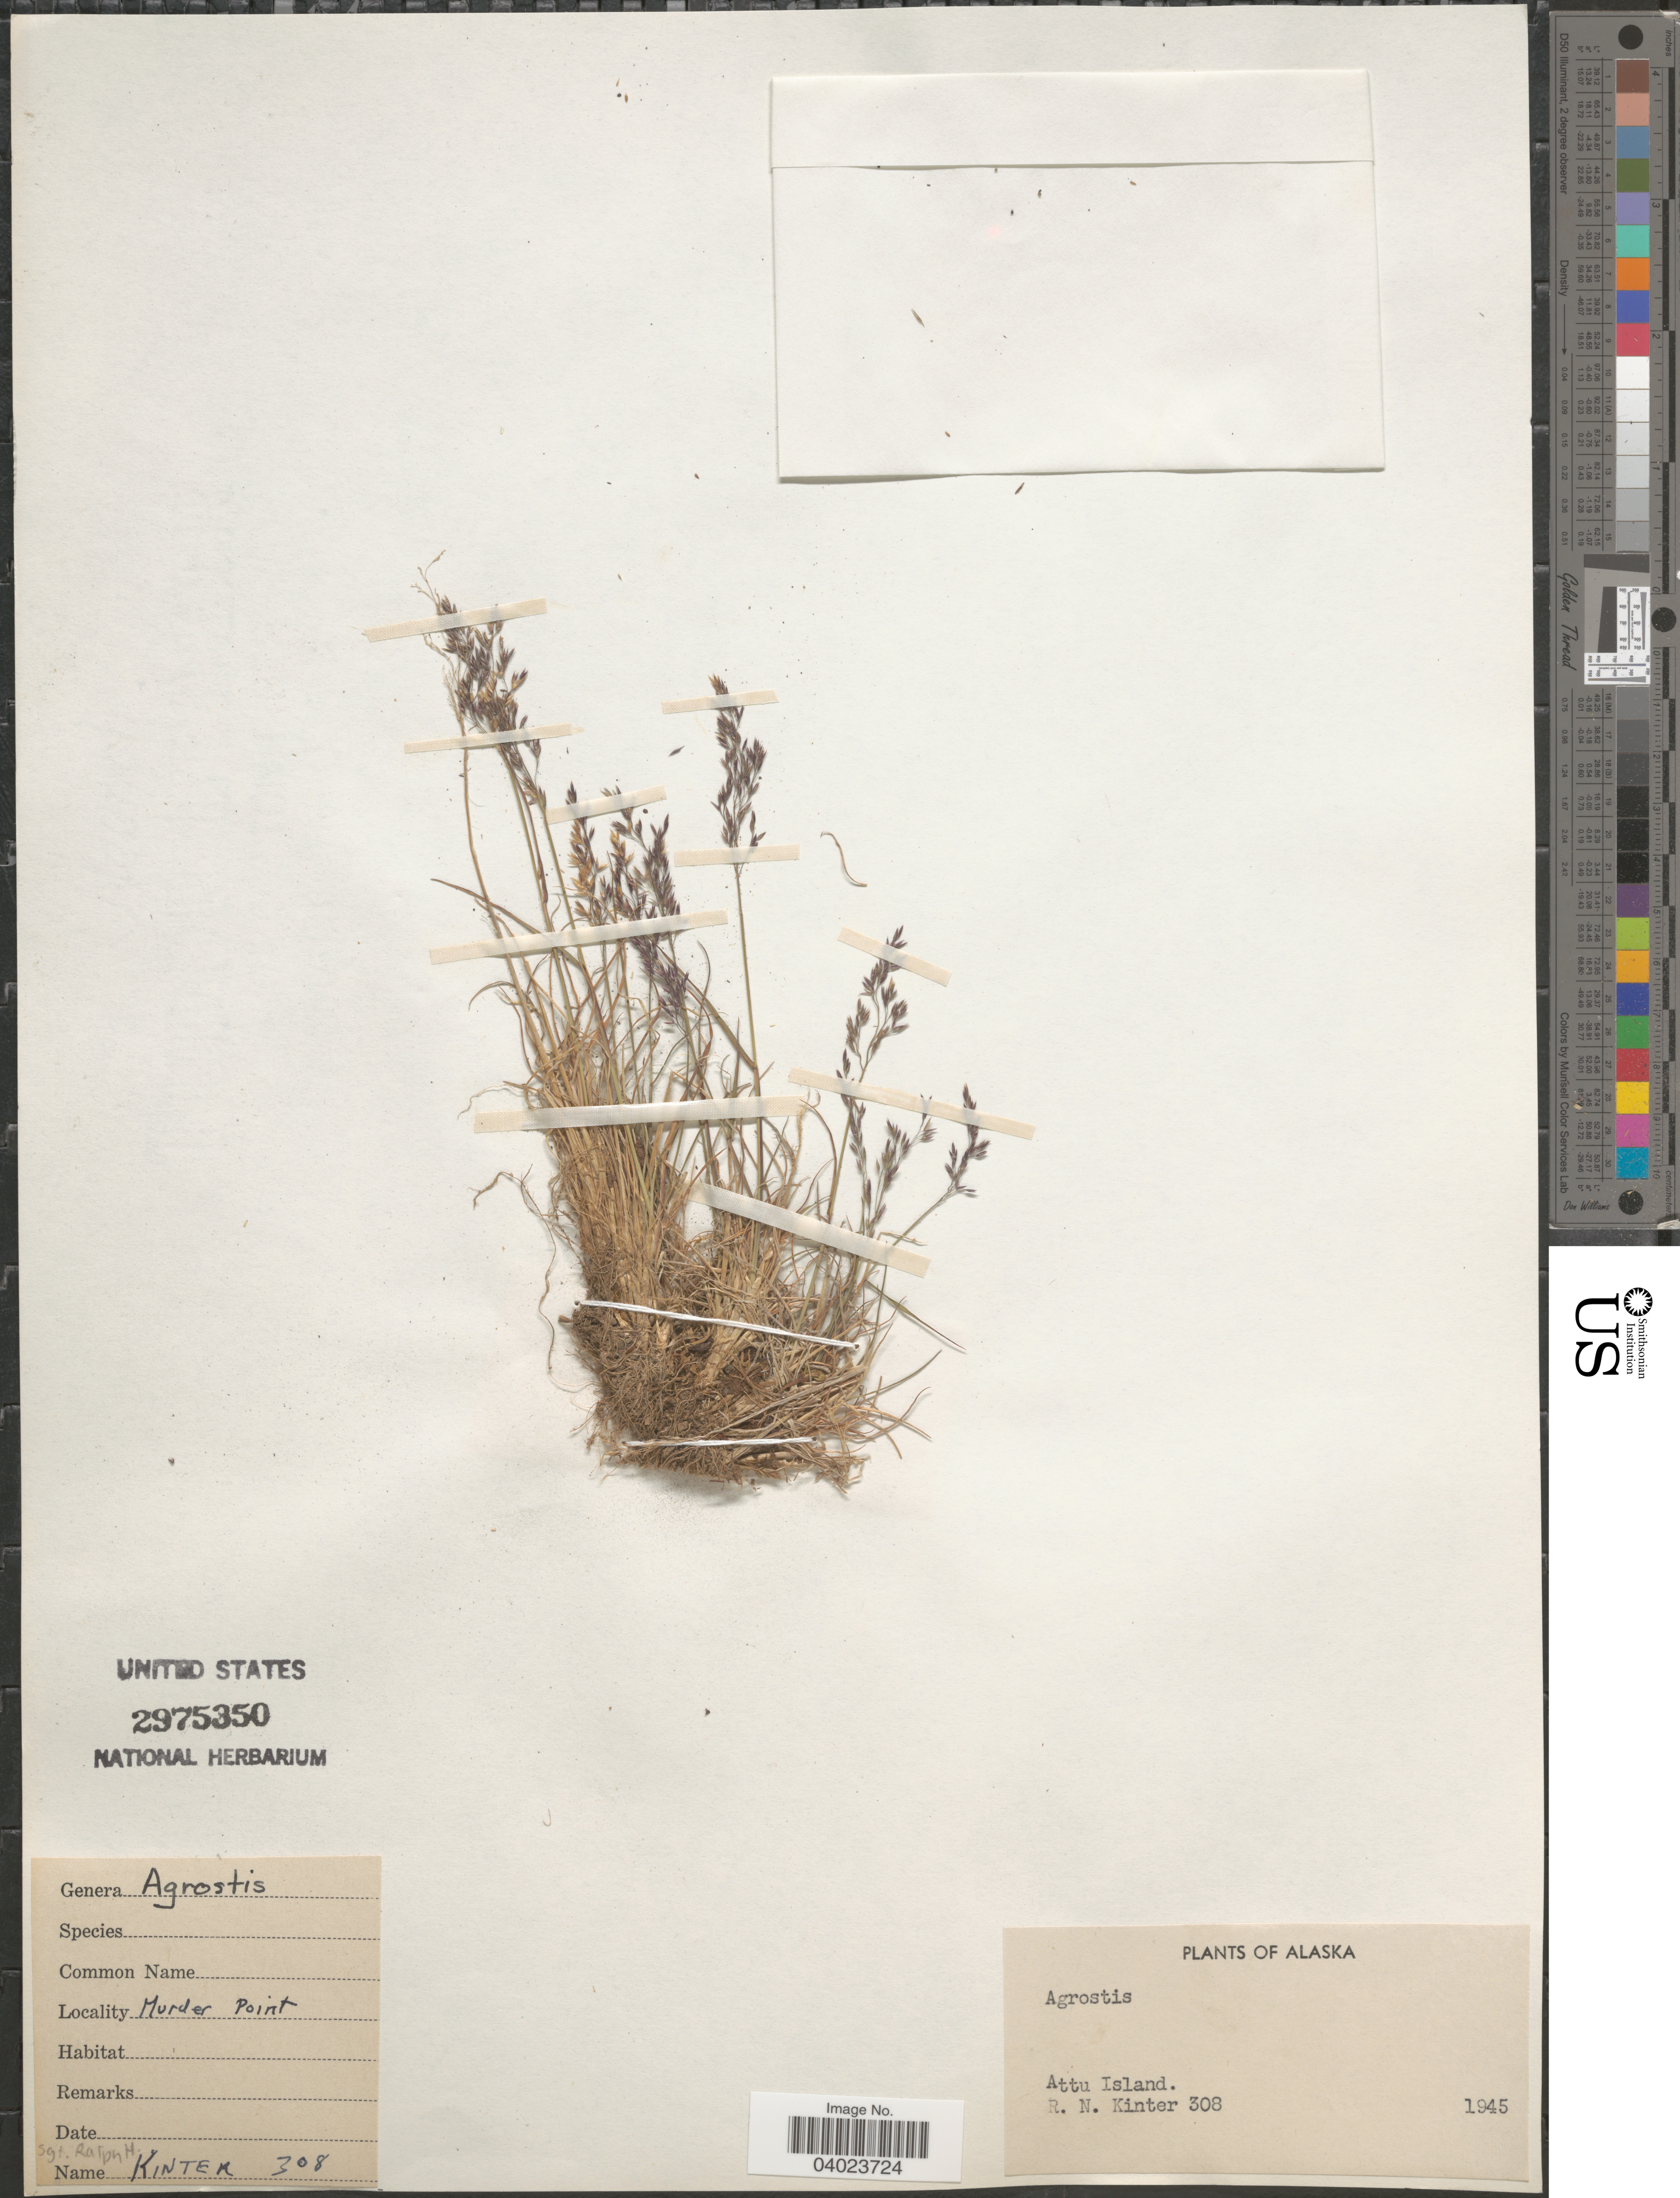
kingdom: Plantae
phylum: Tracheophyta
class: Liliopsida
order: Poales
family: Poaceae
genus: Agrostis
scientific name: Agrostis sp.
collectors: R. Kinter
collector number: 308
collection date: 1945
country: United States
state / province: Alaska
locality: Murder Point. Attu Island.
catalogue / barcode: US 2975350